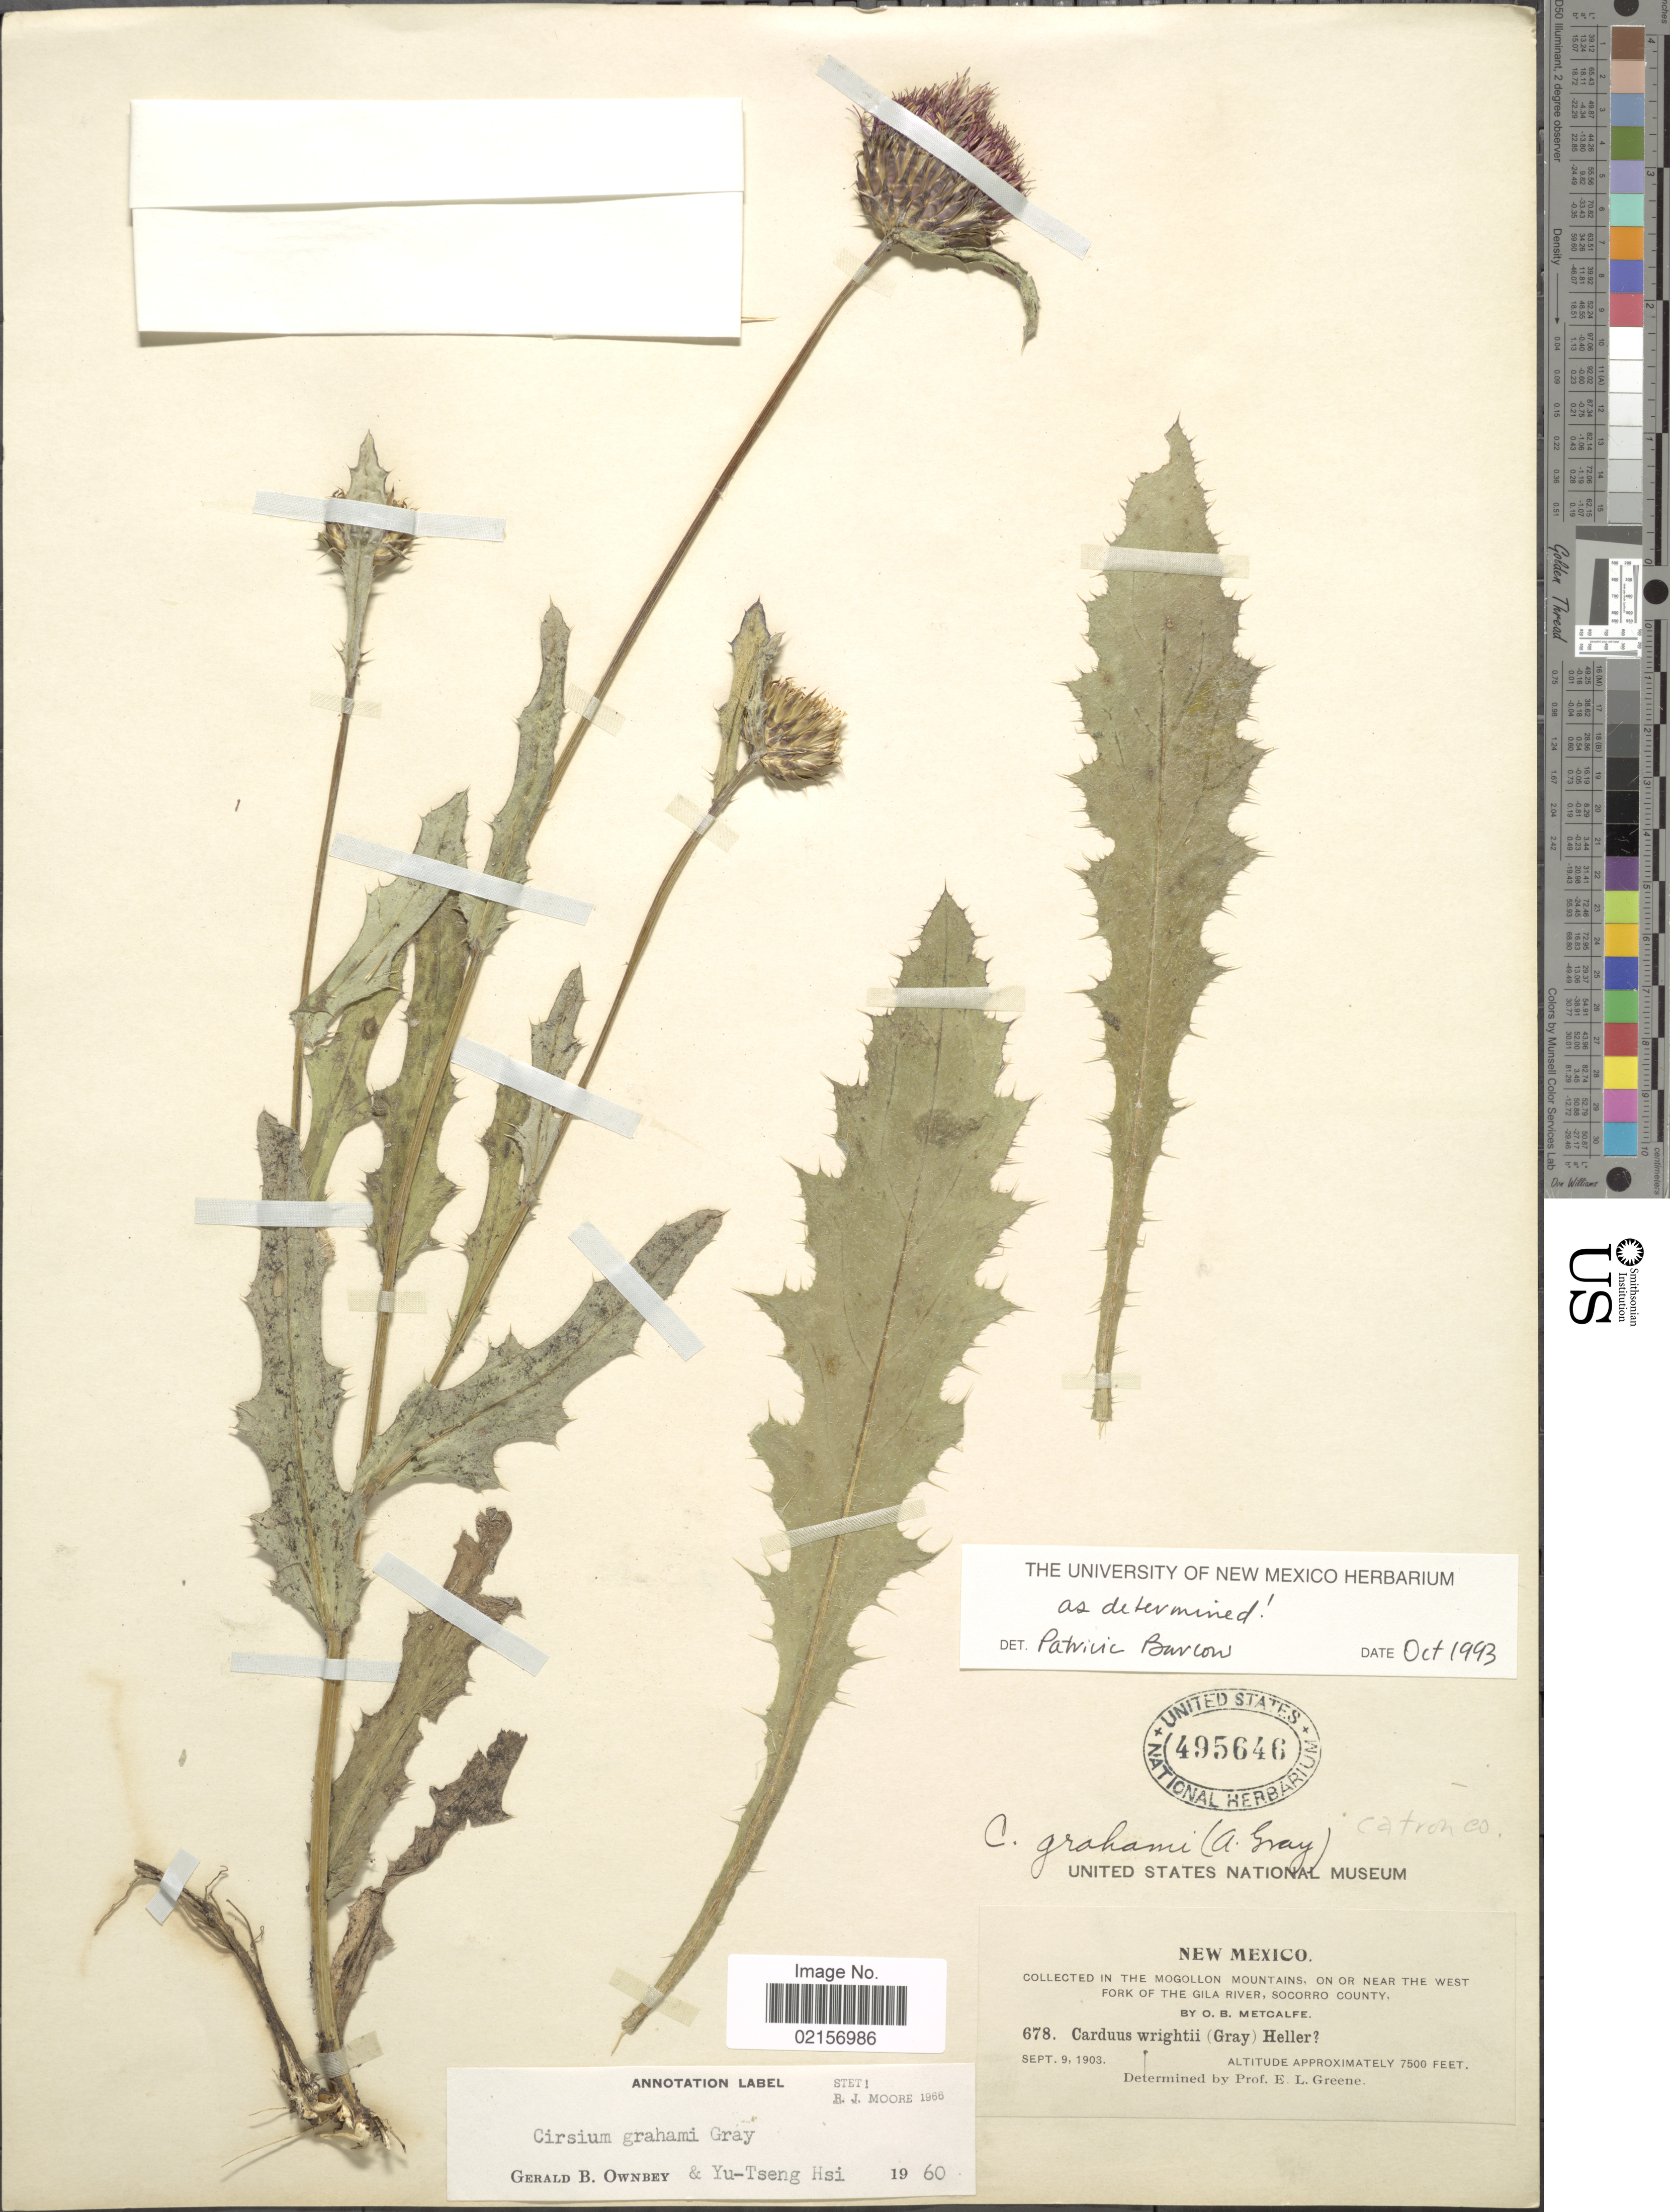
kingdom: Plantae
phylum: Tracheophyta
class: Magnoliopsida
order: Asterales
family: Asteraceae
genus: Cirsium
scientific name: Cirsium grahamii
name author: A. Gray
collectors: O. B. Metcalfe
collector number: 678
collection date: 1903-09-09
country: United States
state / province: New Mexico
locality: Mogollon Mountains, on or near the West Fork of the Gila River, Socorro County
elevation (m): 2286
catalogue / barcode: US 495646